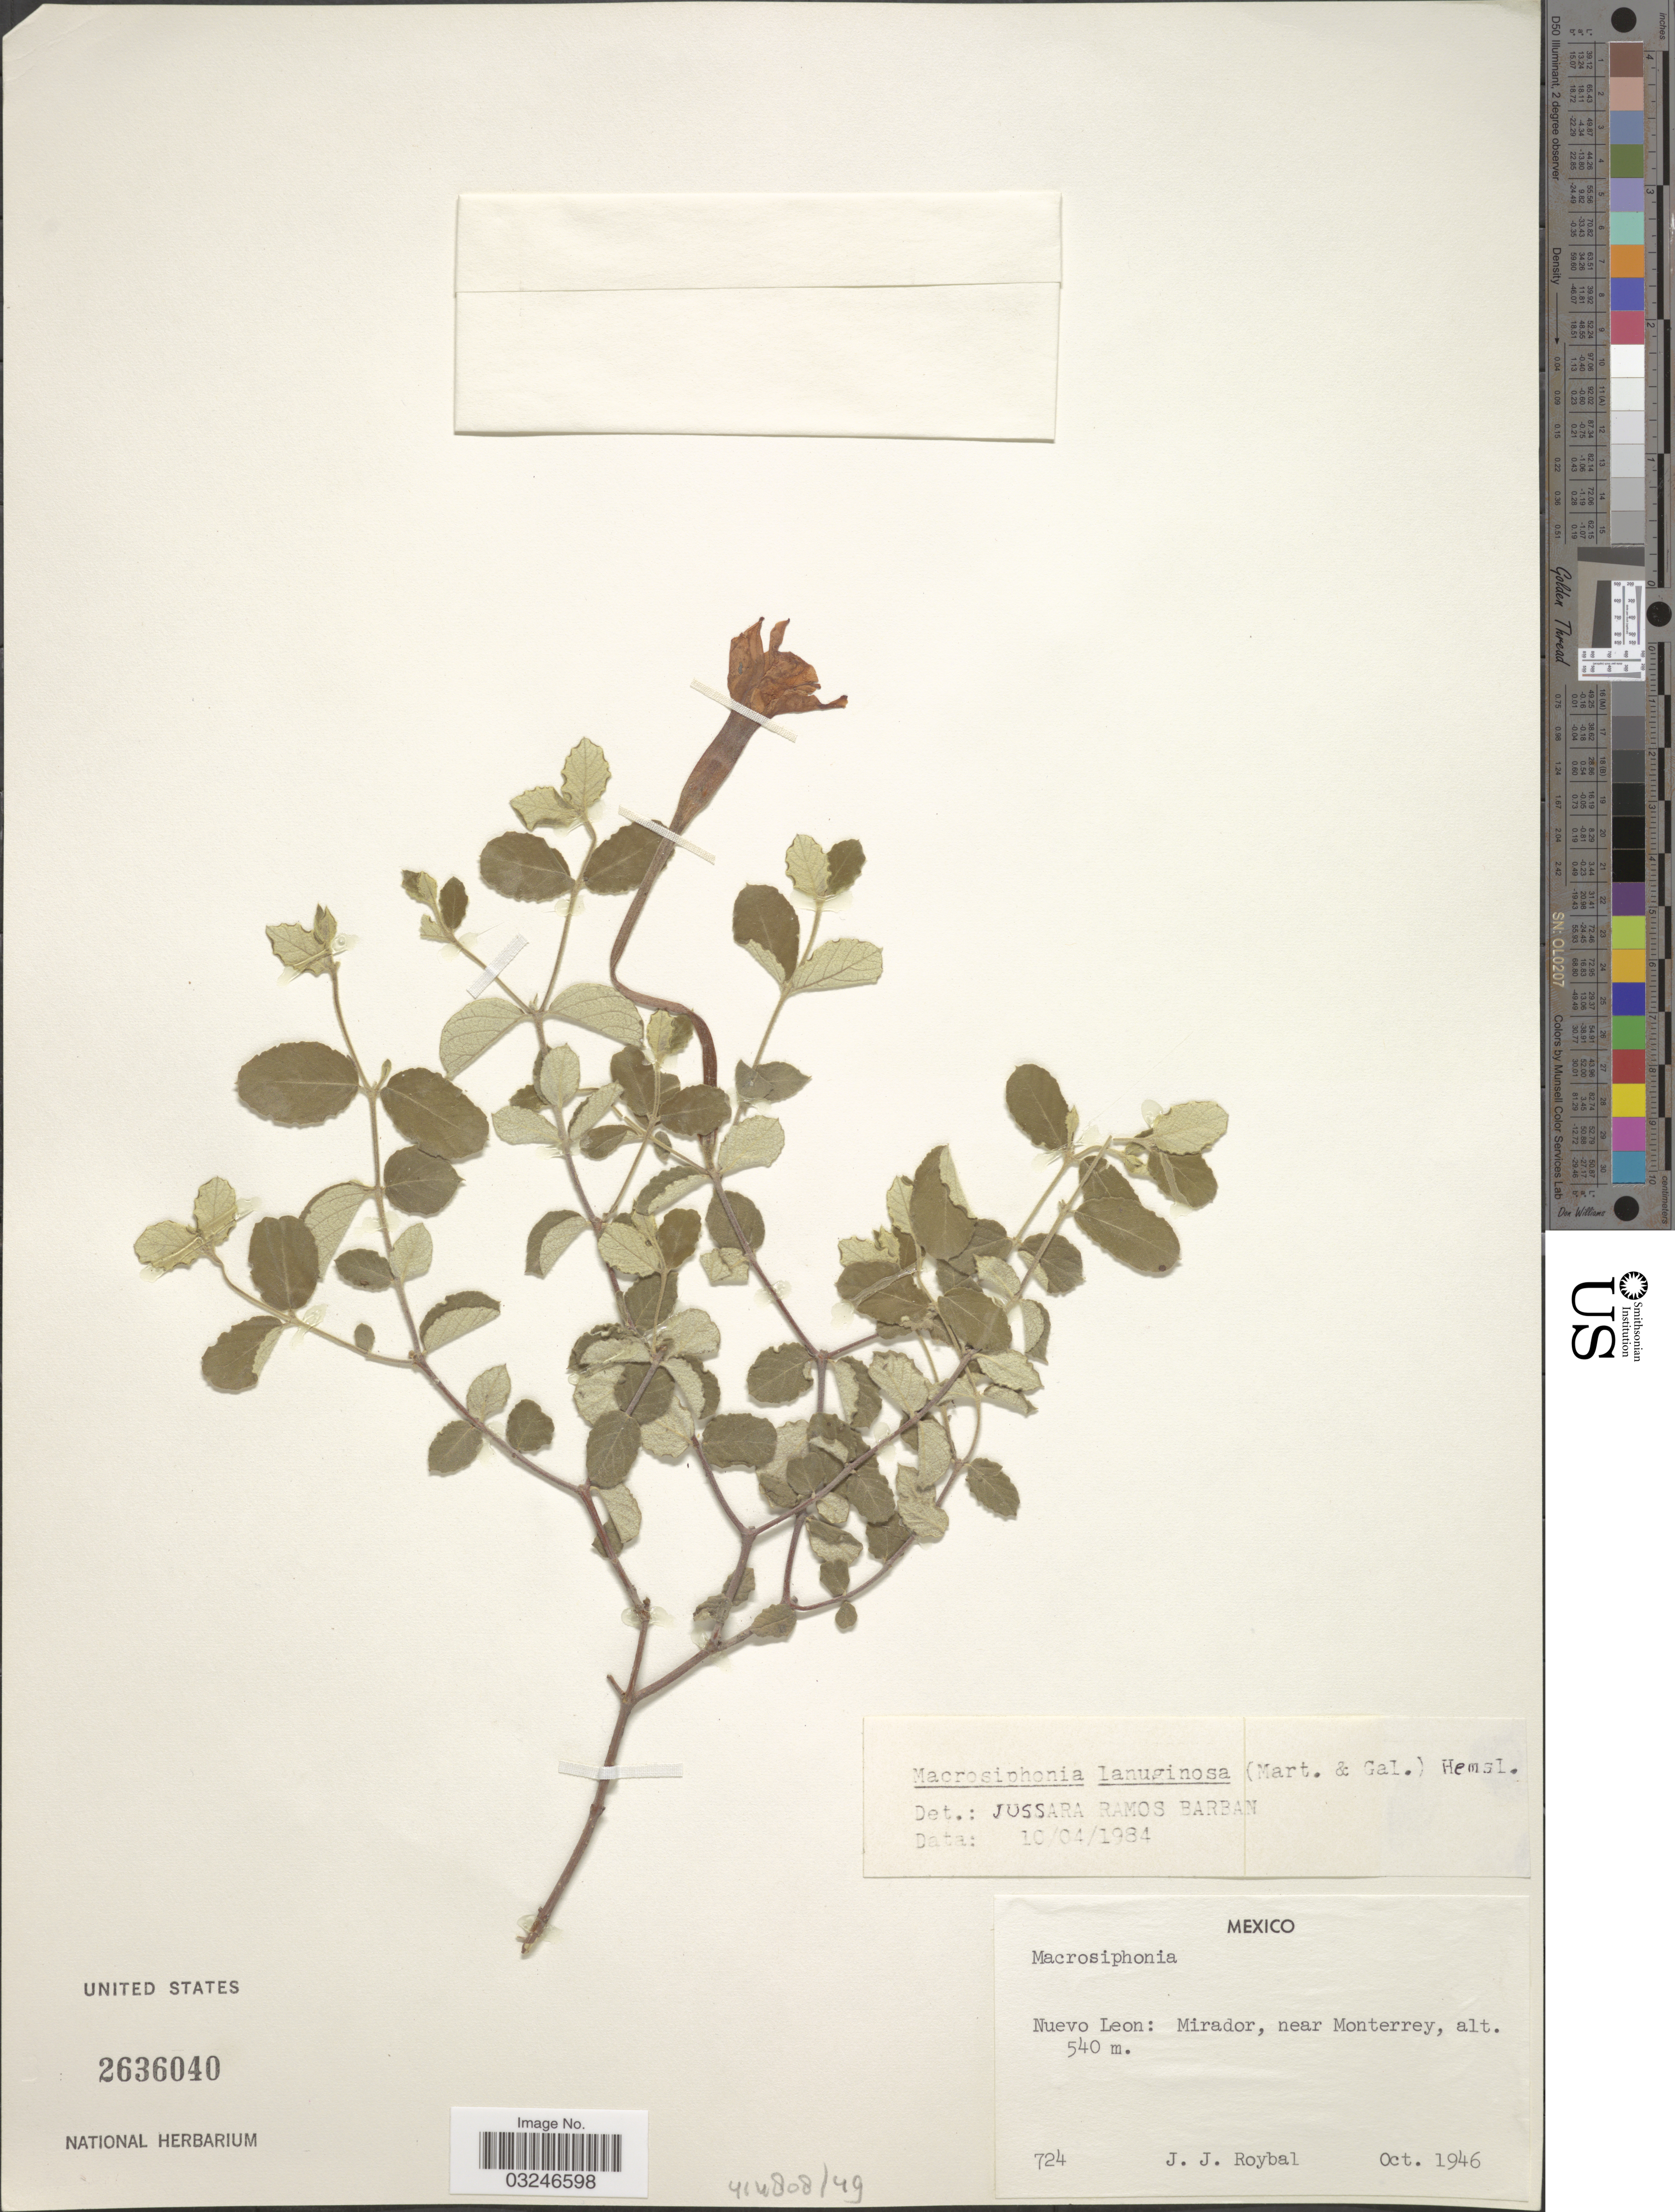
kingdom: Plantae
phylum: Tracheophyta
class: Magnoliopsida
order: Gentianales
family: Apocynaceae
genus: Macrosiphonia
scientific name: Macrosiphonia lanuginosa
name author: (M. Martens & Galeotti) Hemsl.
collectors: J. J. Roybal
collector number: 724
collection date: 1946-10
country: Mexico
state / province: Nuevo León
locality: Mirador, near Monterrey.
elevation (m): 540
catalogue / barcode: US 2636040